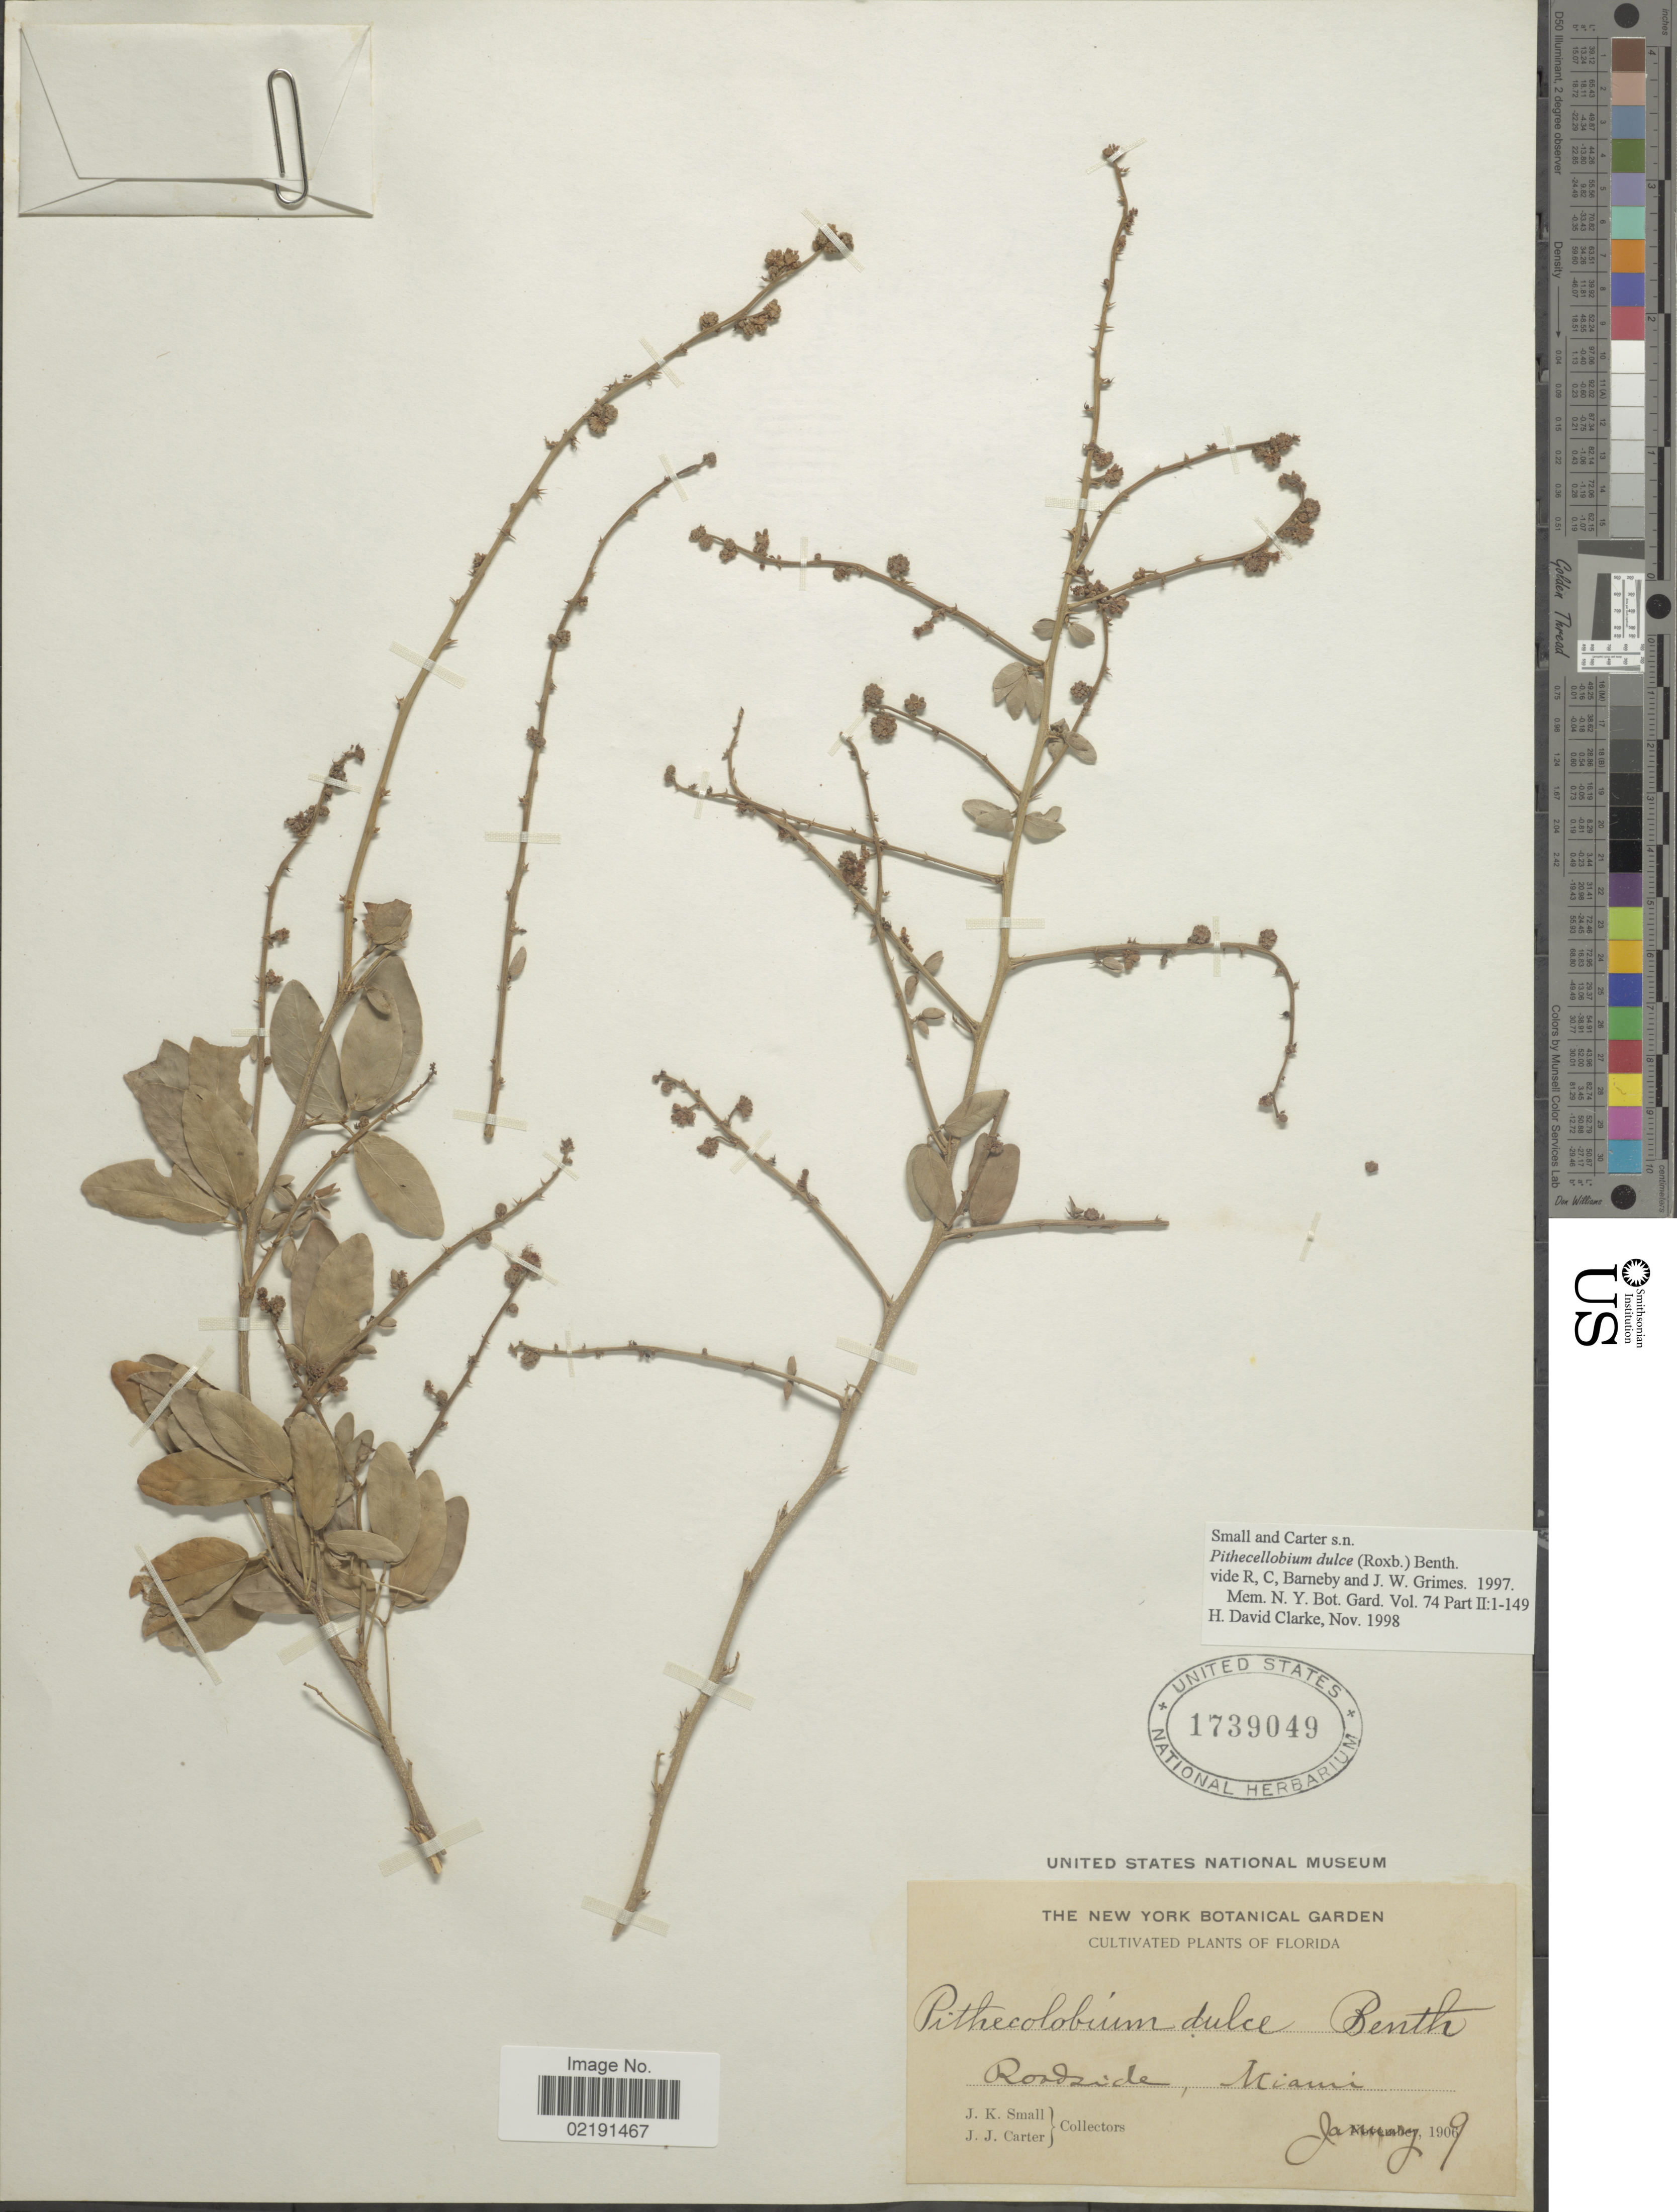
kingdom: Plantae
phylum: Tracheophyta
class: Magnoliopsida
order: Fabales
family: Fabaceae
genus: Pithecellobium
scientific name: Pithecellobium dulce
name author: (Roxb.) Benth.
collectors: J. K. Small & J. Carter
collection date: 1909-01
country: United States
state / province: Florida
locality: Roadside, Miami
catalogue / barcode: US 1739049